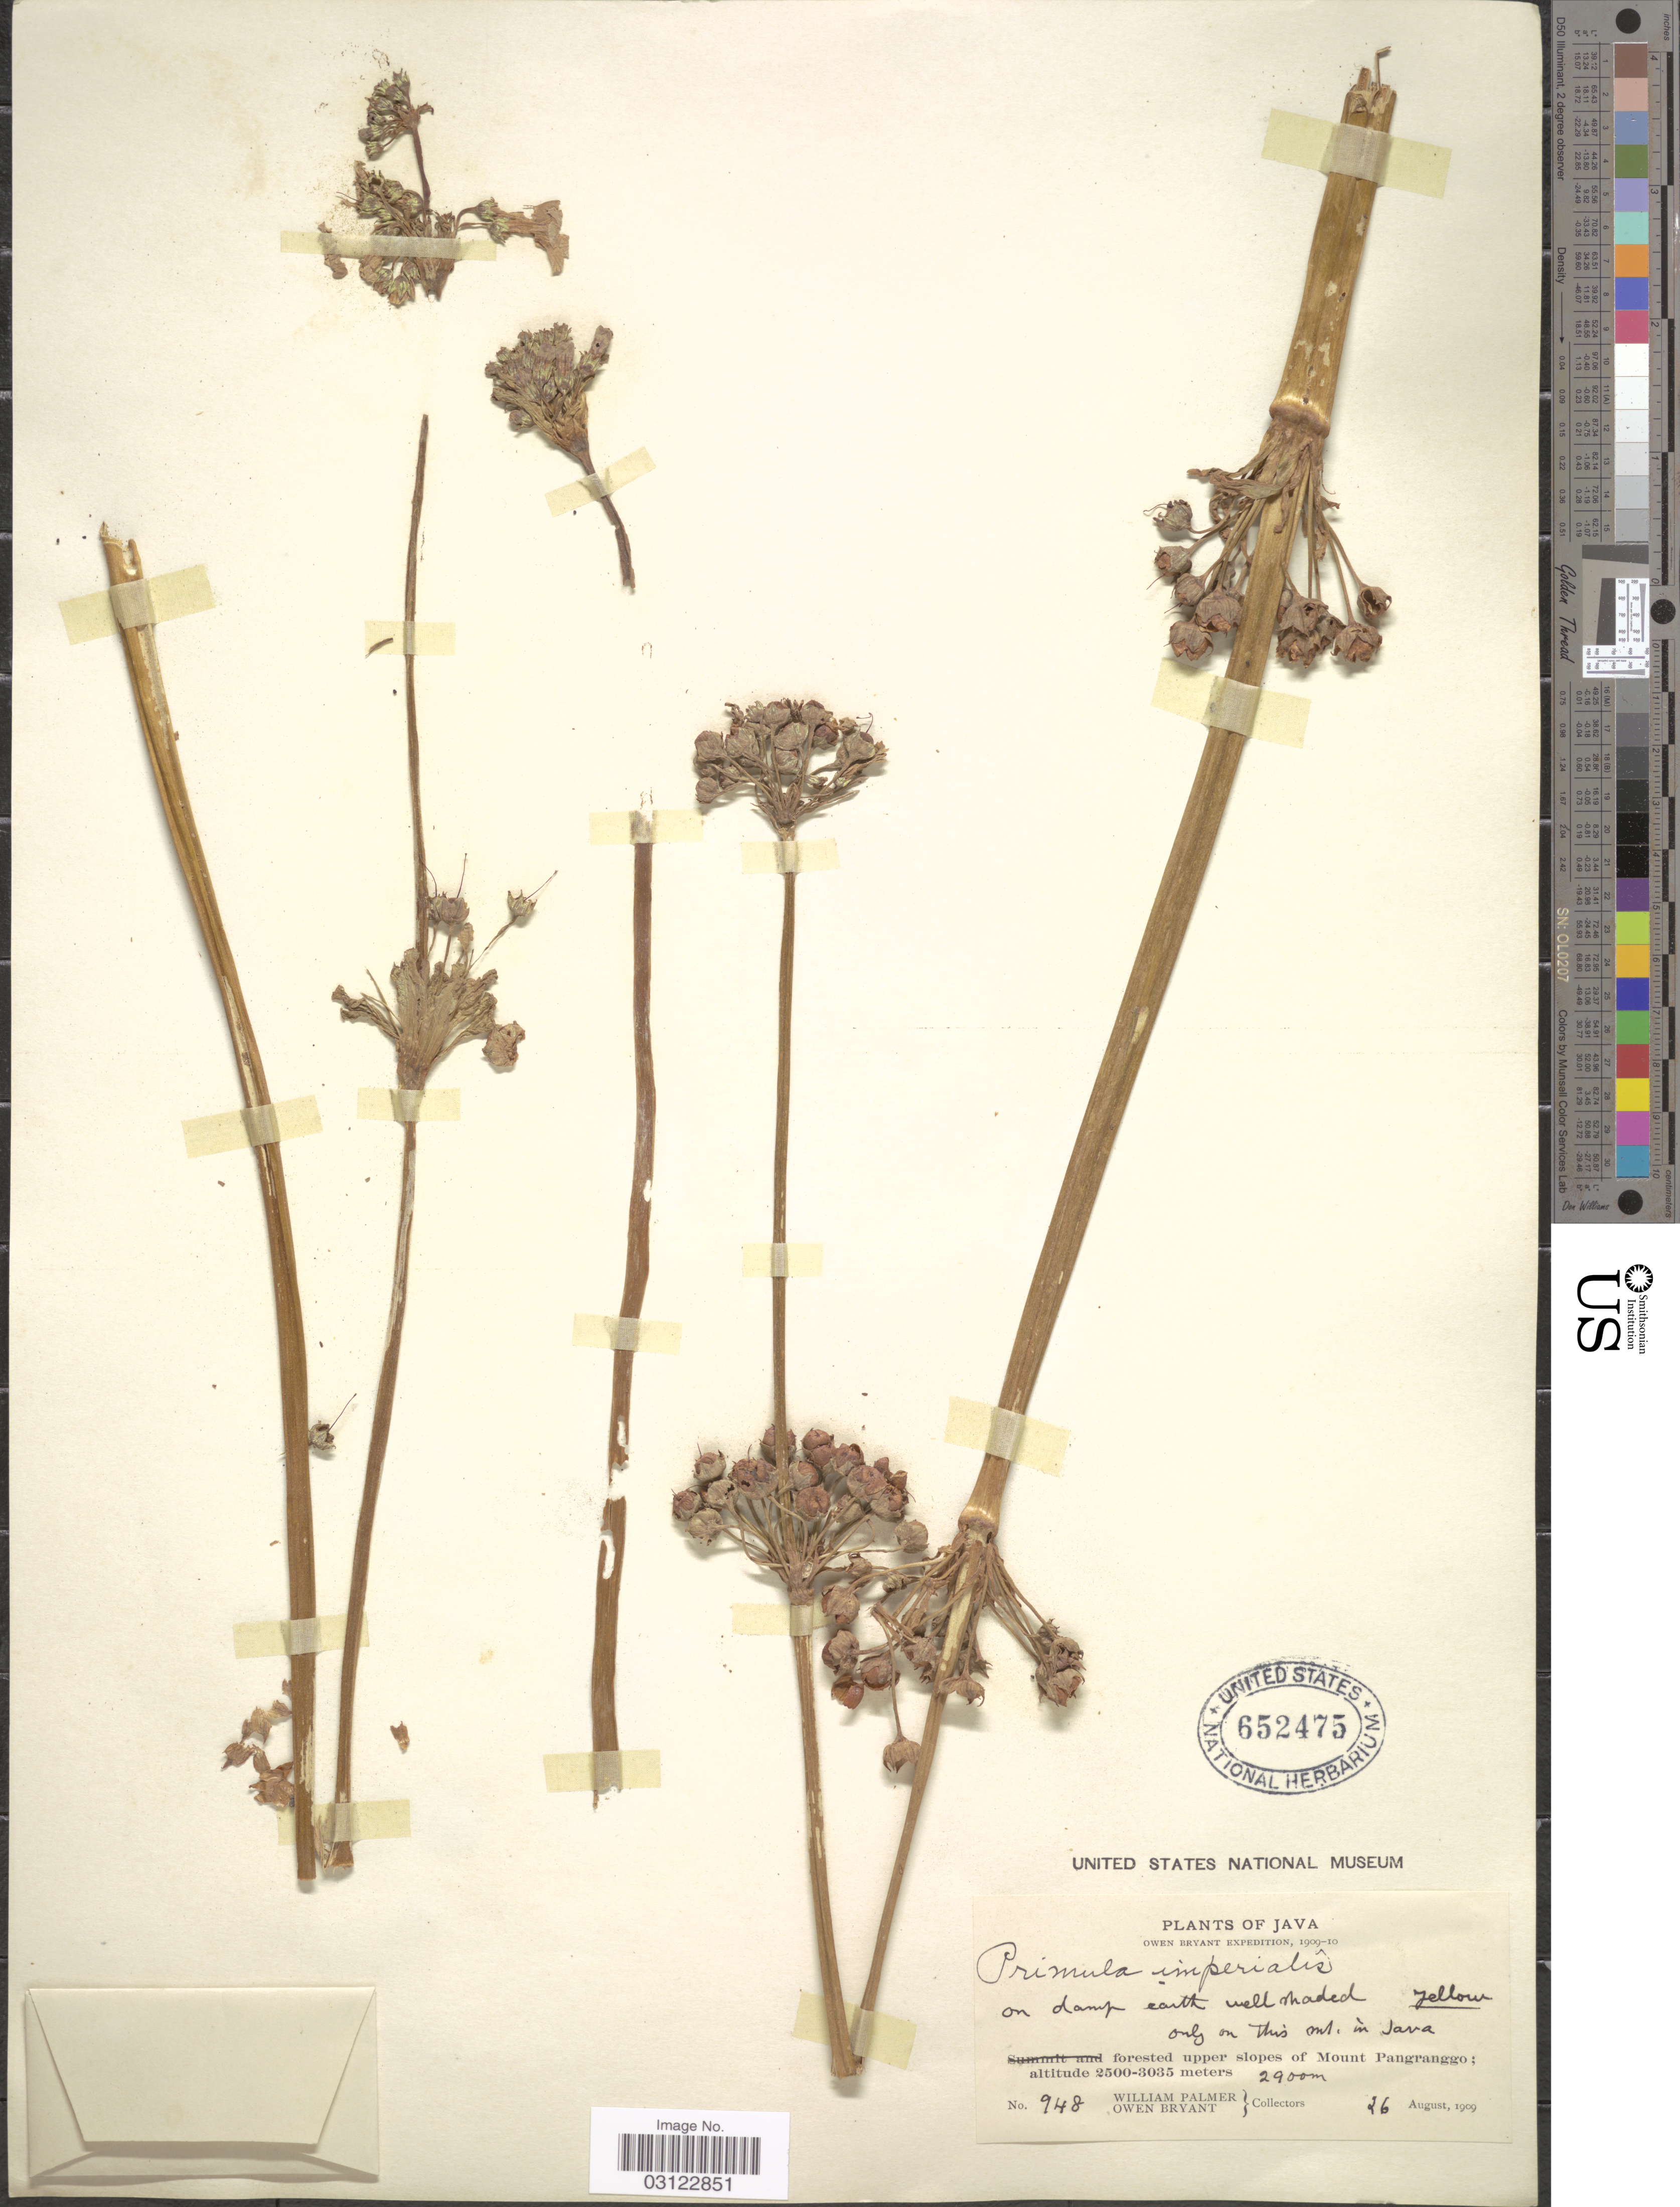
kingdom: Plantae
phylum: Tracheophyta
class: Magnoliopsida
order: Ericales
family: Primulaceae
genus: Primula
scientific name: Primula imperialis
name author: Jungh.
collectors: W. Palmer & O. Bryant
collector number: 948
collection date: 1909-08-26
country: Indonesia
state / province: Java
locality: Only on this Mt. in Java, forested upper slopes of Mount Pangranggo.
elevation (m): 2900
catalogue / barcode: US 652475